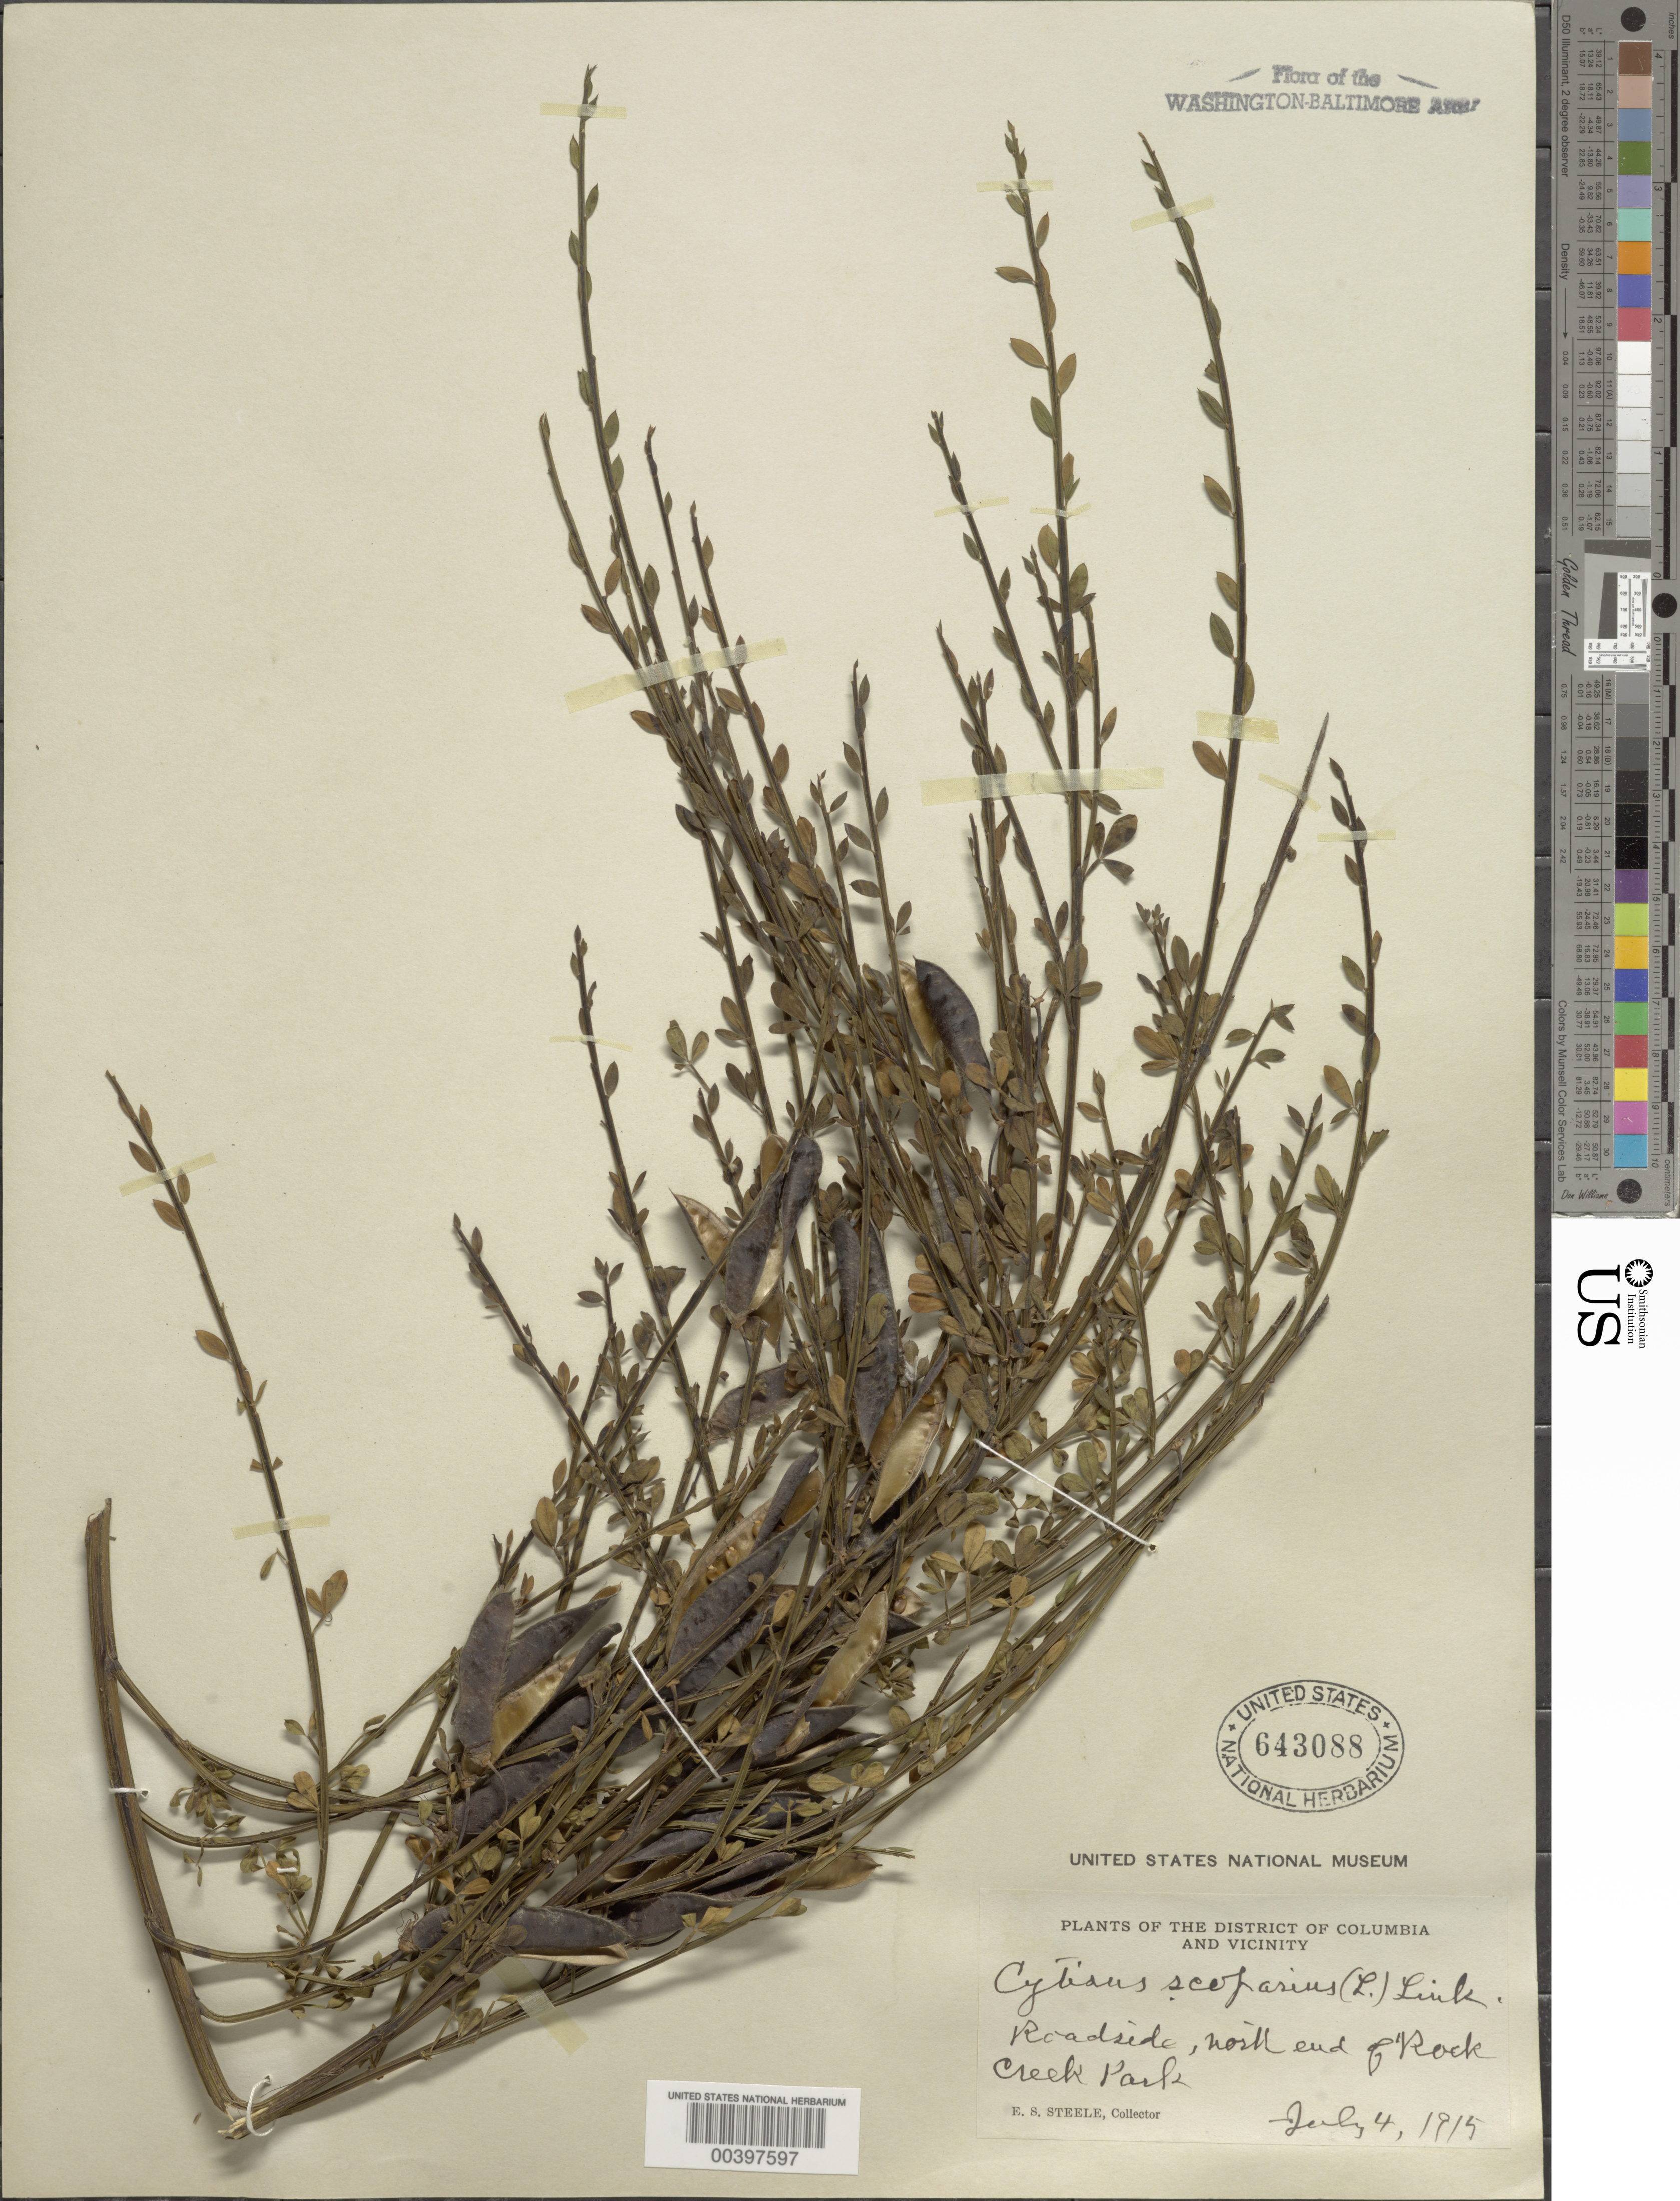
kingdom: Plantae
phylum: Tracheophyta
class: Magnoliopsida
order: Fabales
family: Fabaceae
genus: Cytisus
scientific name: Cytisus scoparius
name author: (L.) Link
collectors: E. Steele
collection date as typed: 04 Jul 1915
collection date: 1915-07-04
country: United States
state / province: District of Columbia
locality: Rock Creek Park, north end Rock Creek Park and vicinity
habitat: Roadside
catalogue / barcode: US 643088